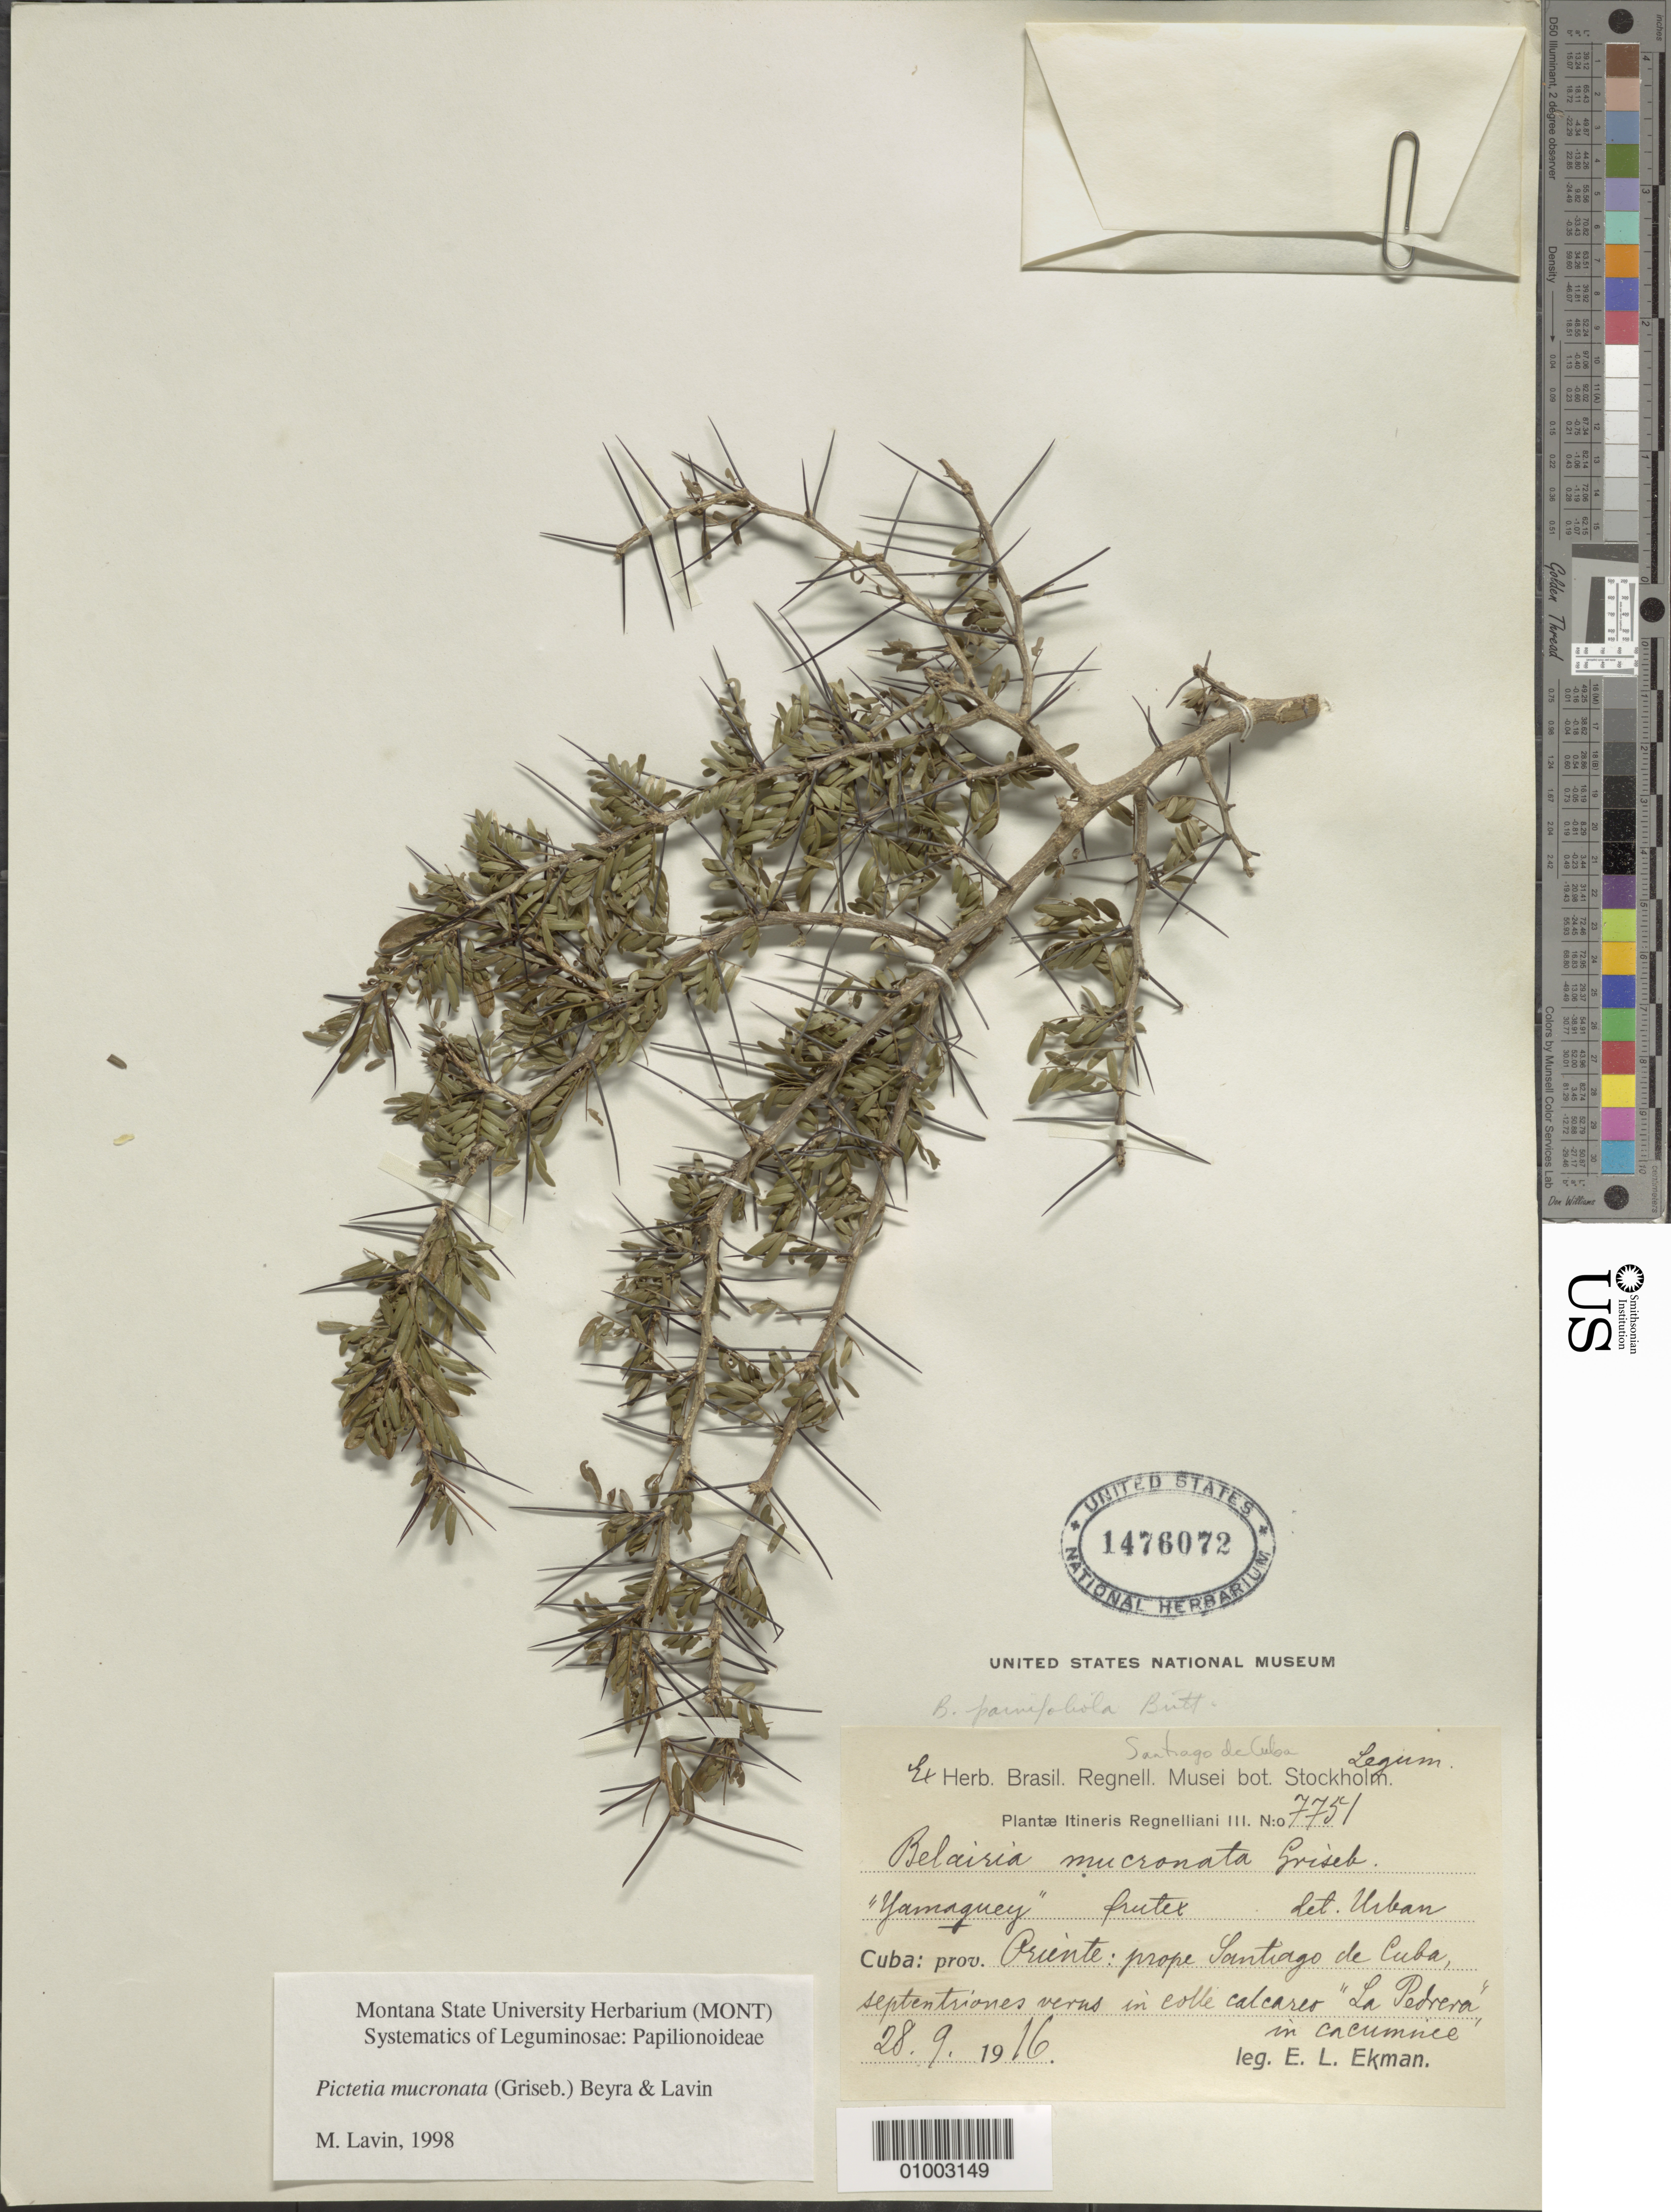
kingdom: Plantae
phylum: Tracheophyta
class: Magnoliopsida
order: Fabales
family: Fabaceae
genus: Pictetia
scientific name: Pictetia mucronata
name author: (Griseb.) Beyra & Levin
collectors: E. L. Ekman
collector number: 7751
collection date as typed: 28 Sep 1916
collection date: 1916-09-28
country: Cuba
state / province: Santiago de Cuba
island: Cuba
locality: Santiago de Cuba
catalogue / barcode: US 1476072